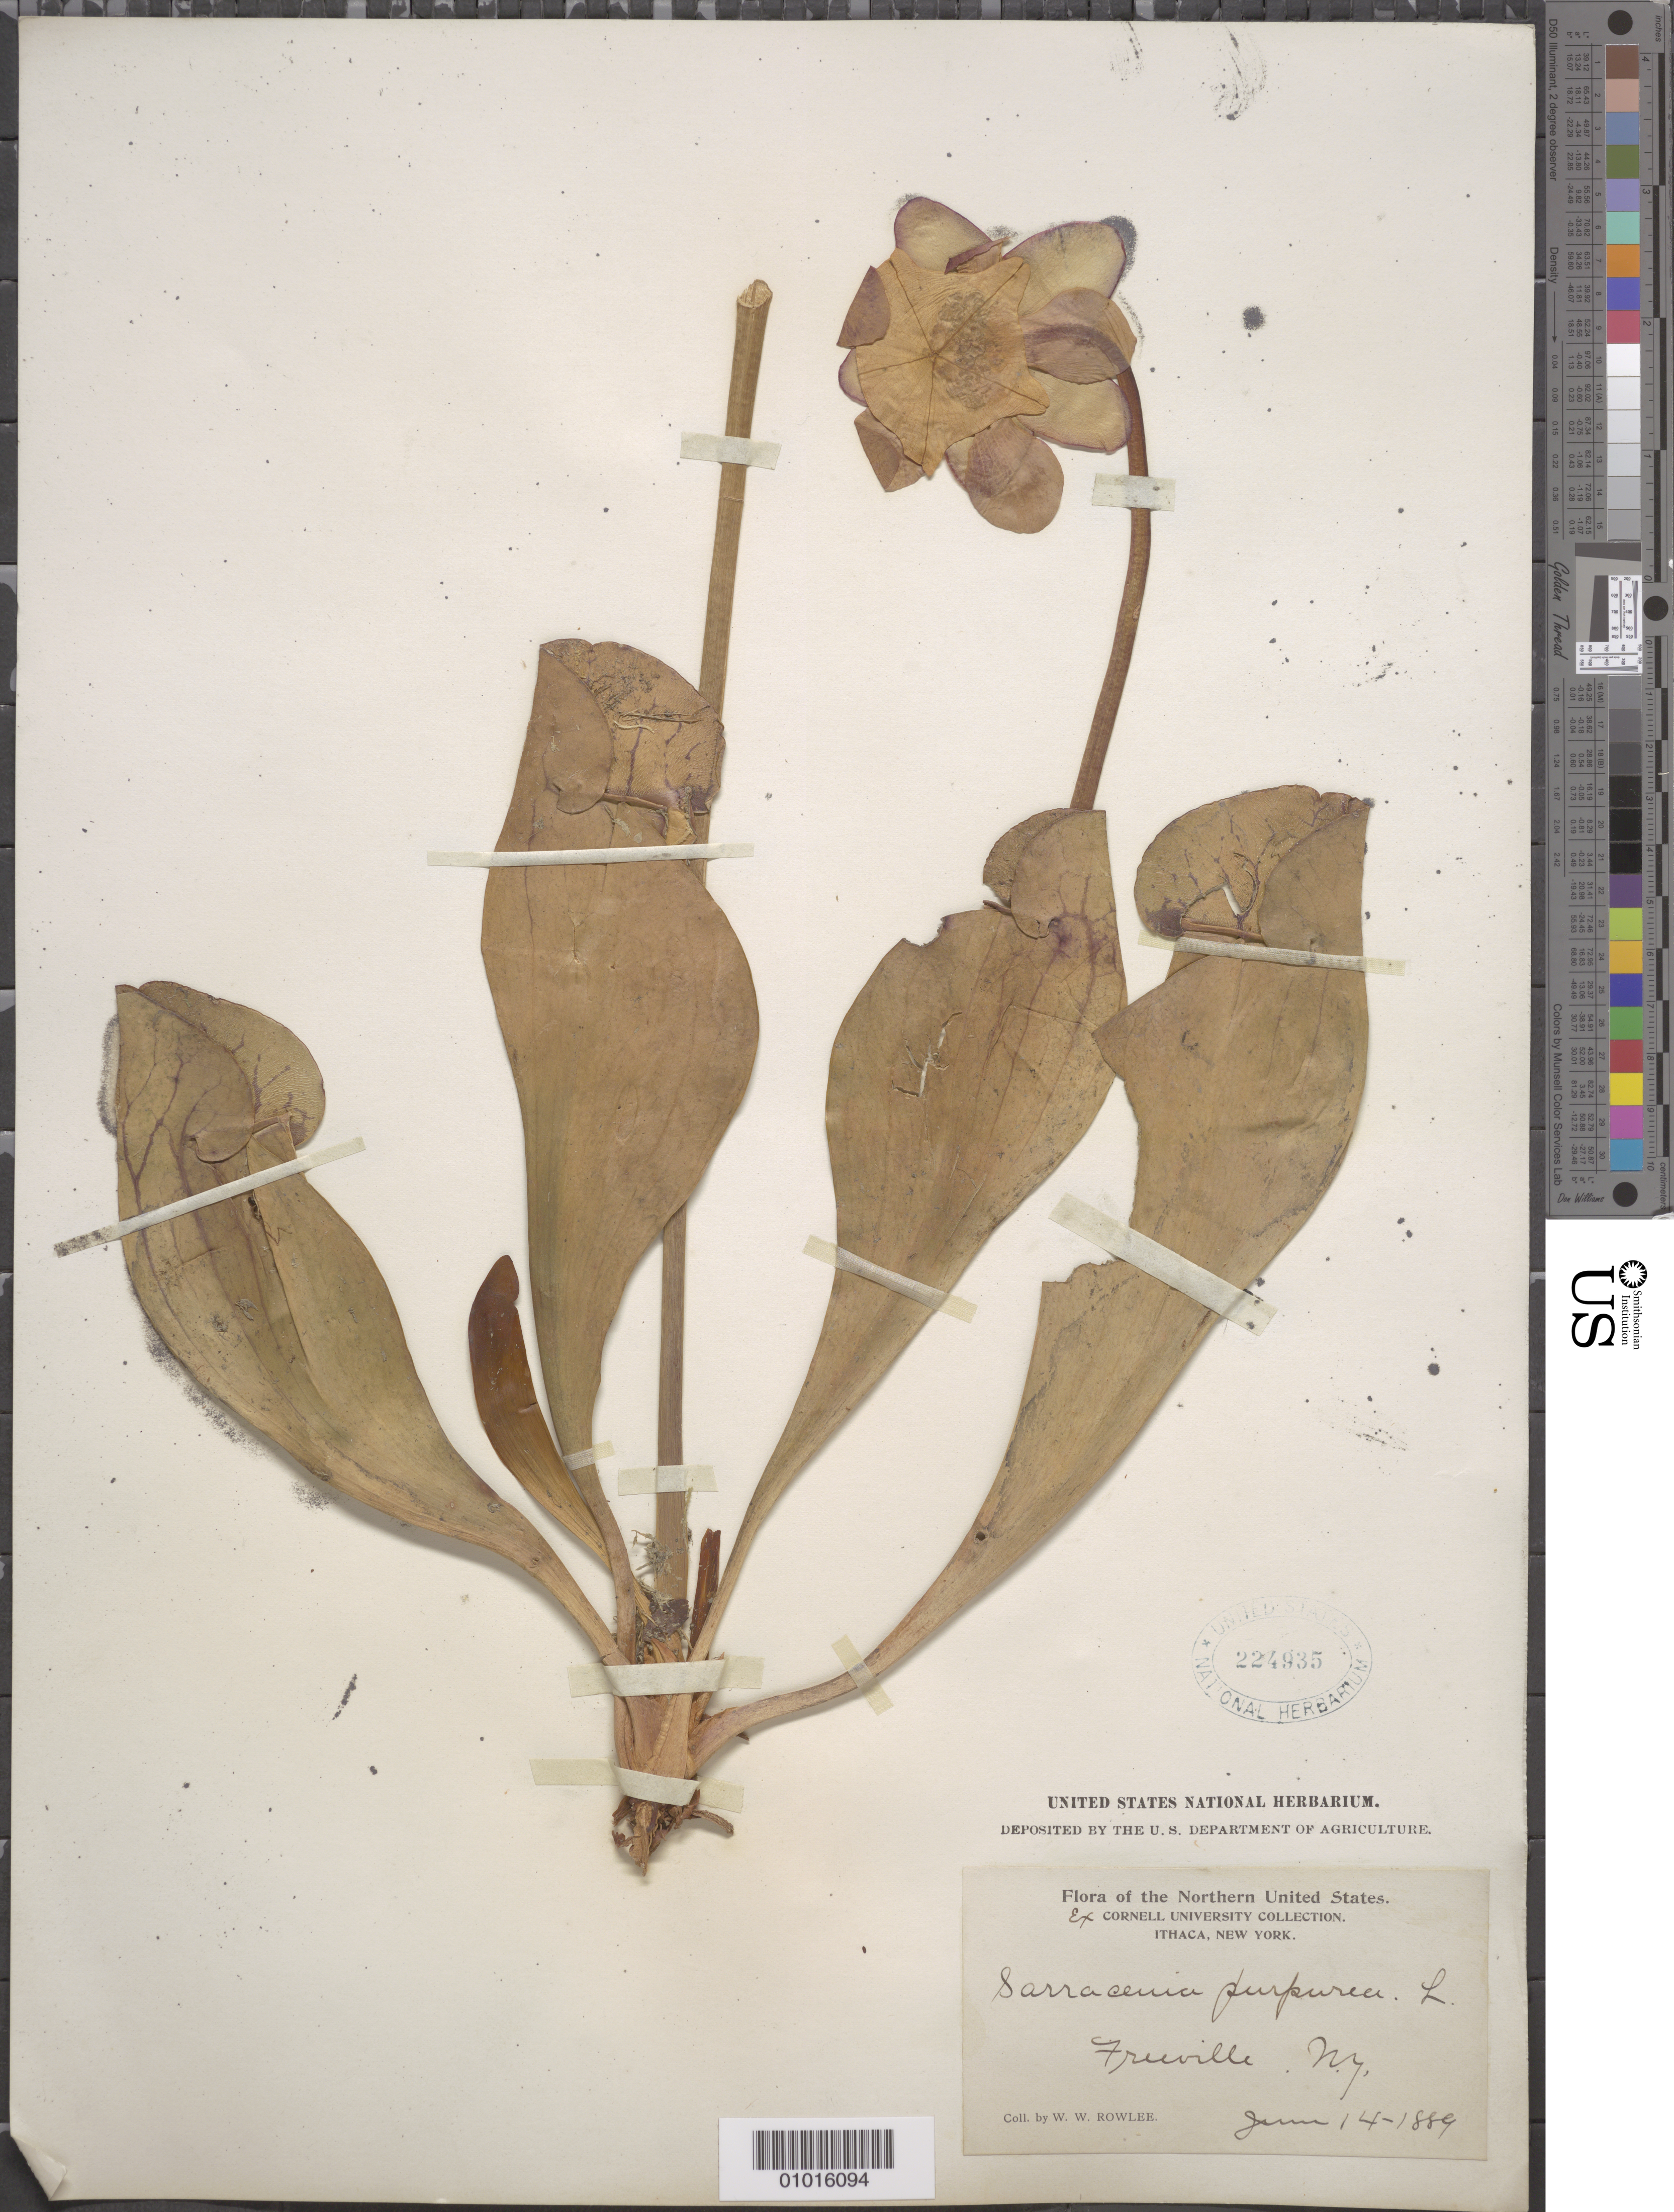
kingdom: Plantae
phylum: Tracheophyta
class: Magnoliopsida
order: Ericales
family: Sarraceniaceae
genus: Sarracenia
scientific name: Sarracenia purpurea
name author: L.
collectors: W. W. Rowlee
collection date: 1889-06-14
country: United States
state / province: New York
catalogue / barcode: US 224935